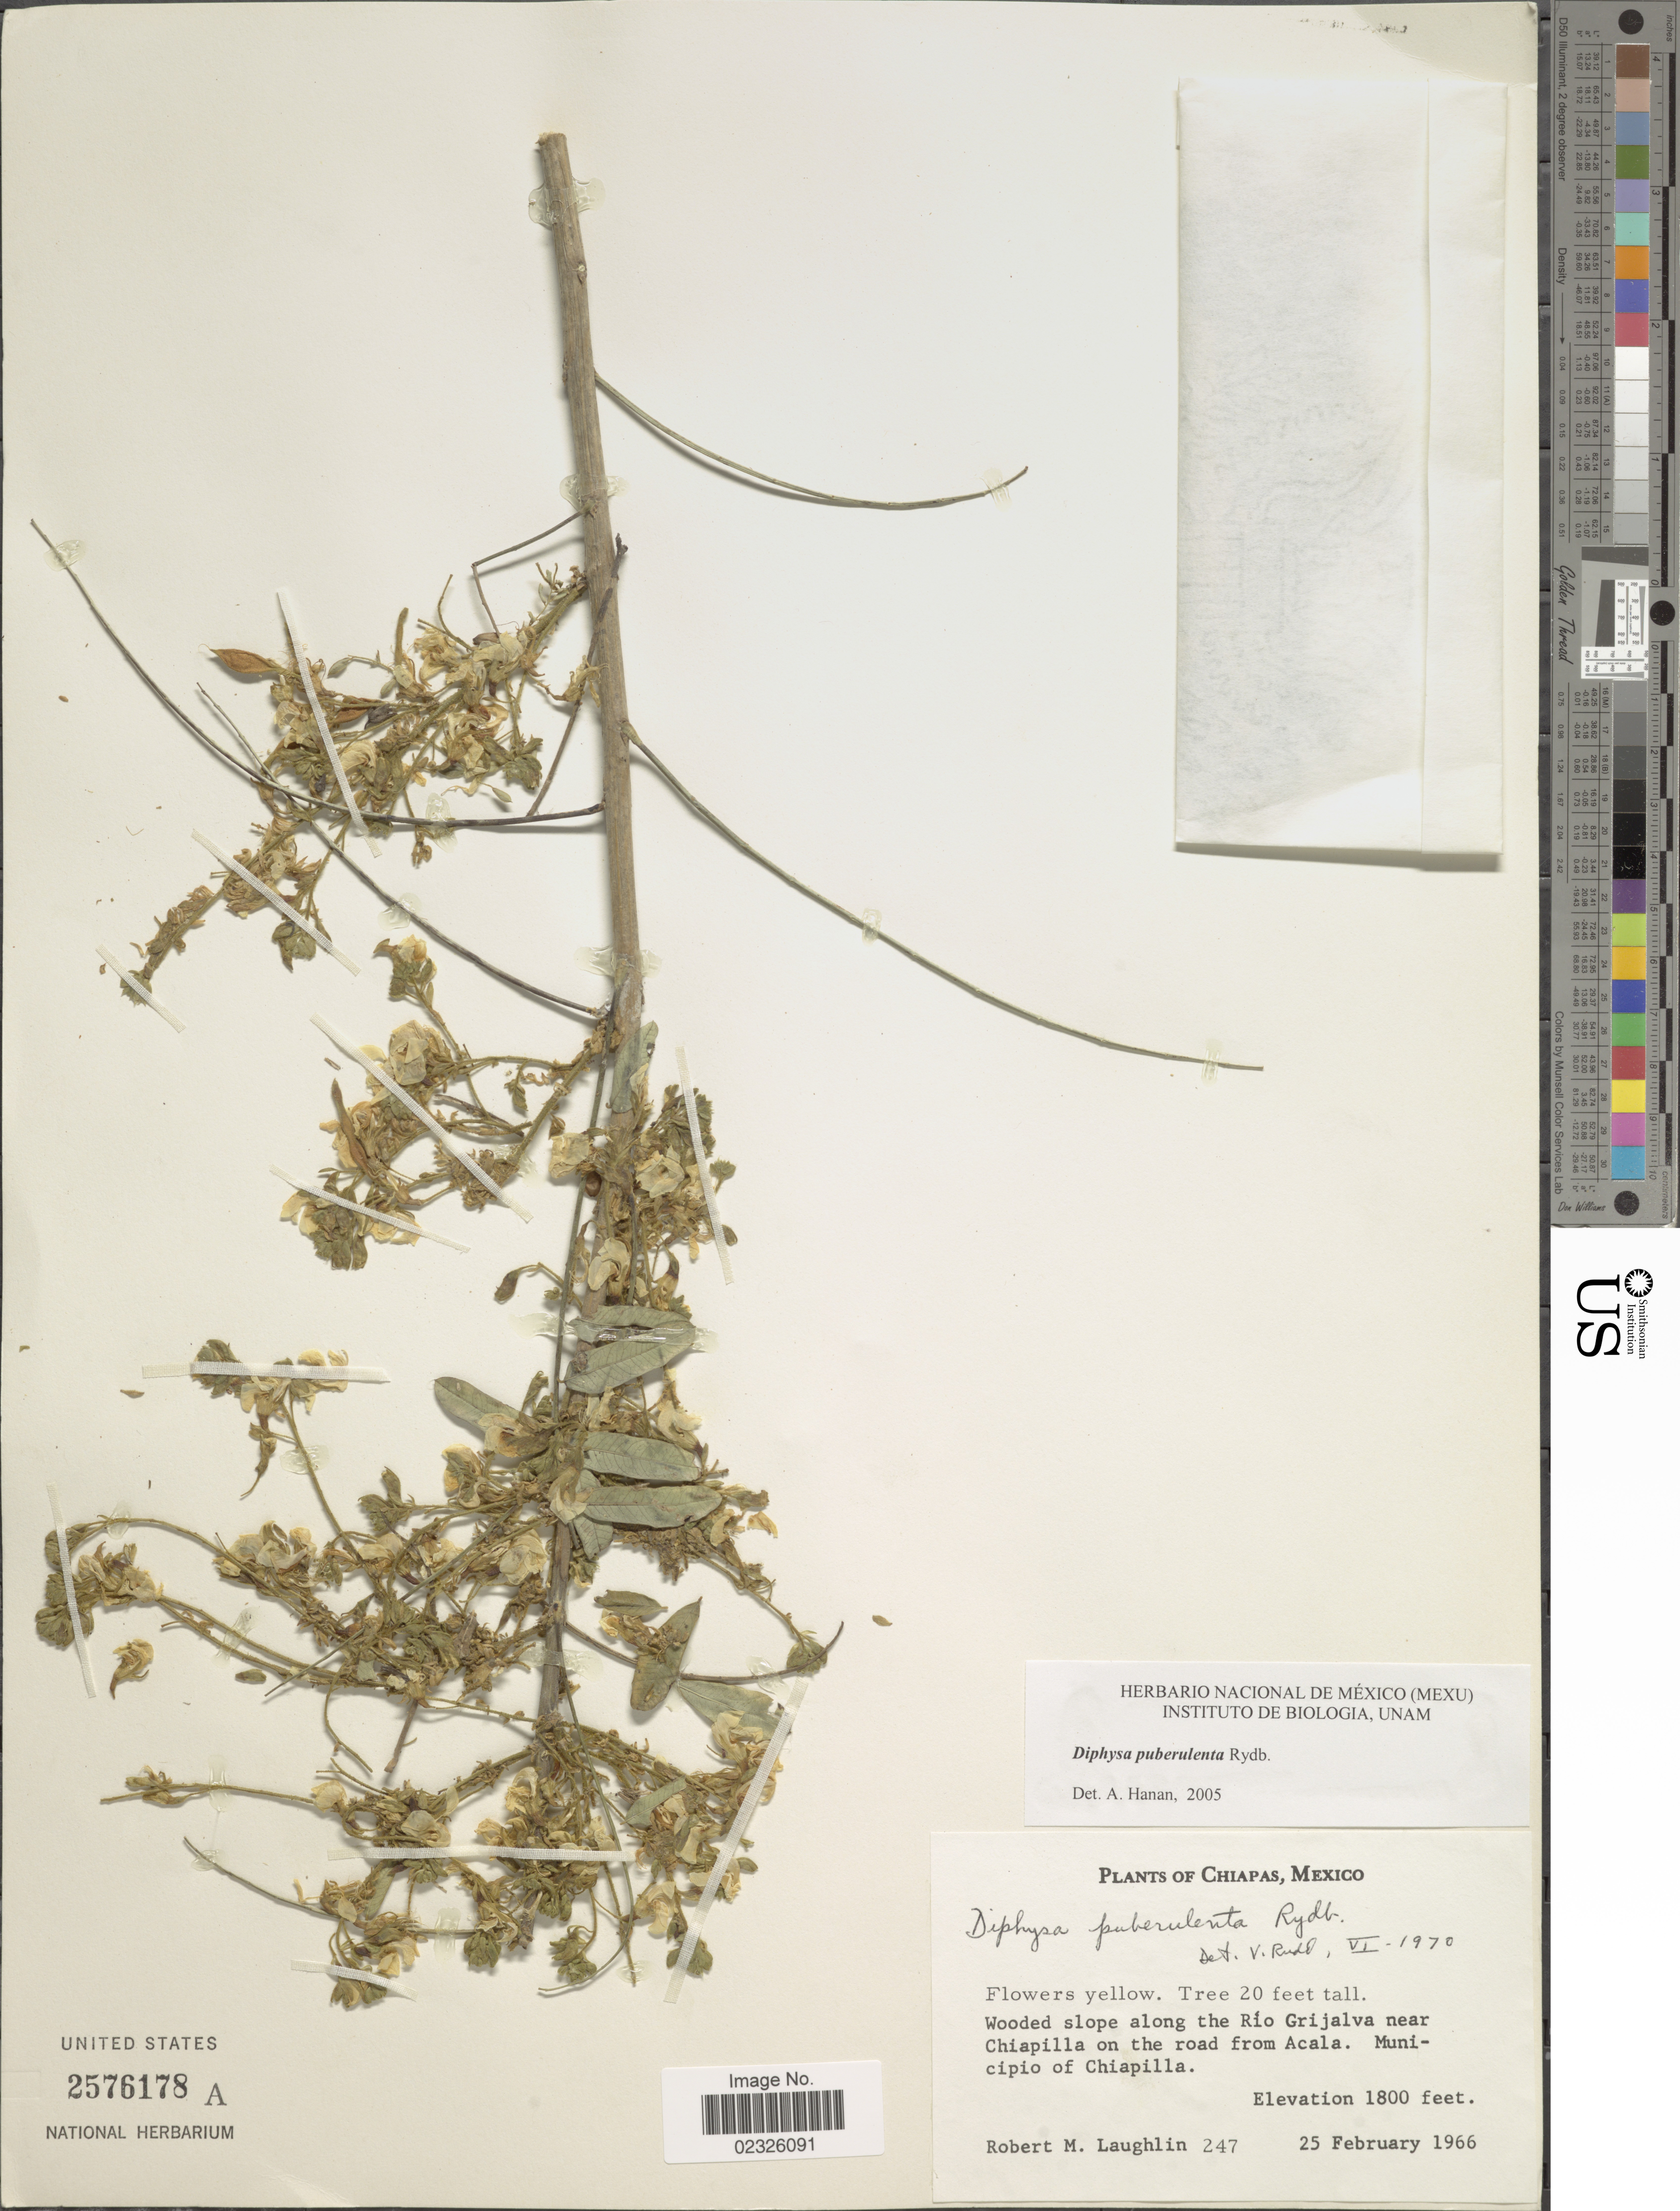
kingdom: Plantae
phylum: Tracheophyta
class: Magnoliopsida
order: Fabales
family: Fabaceae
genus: Diphysa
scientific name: Diphysa puberulenta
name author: Rydb.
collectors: R. M. Laughlin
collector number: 247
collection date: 1966-02-25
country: Mexico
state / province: Chiapas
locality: Wooded slope along the Rio Grijalva near Chiapilla on the road from Acala. Municipio of Chiapilla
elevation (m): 549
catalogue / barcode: US 2576178A